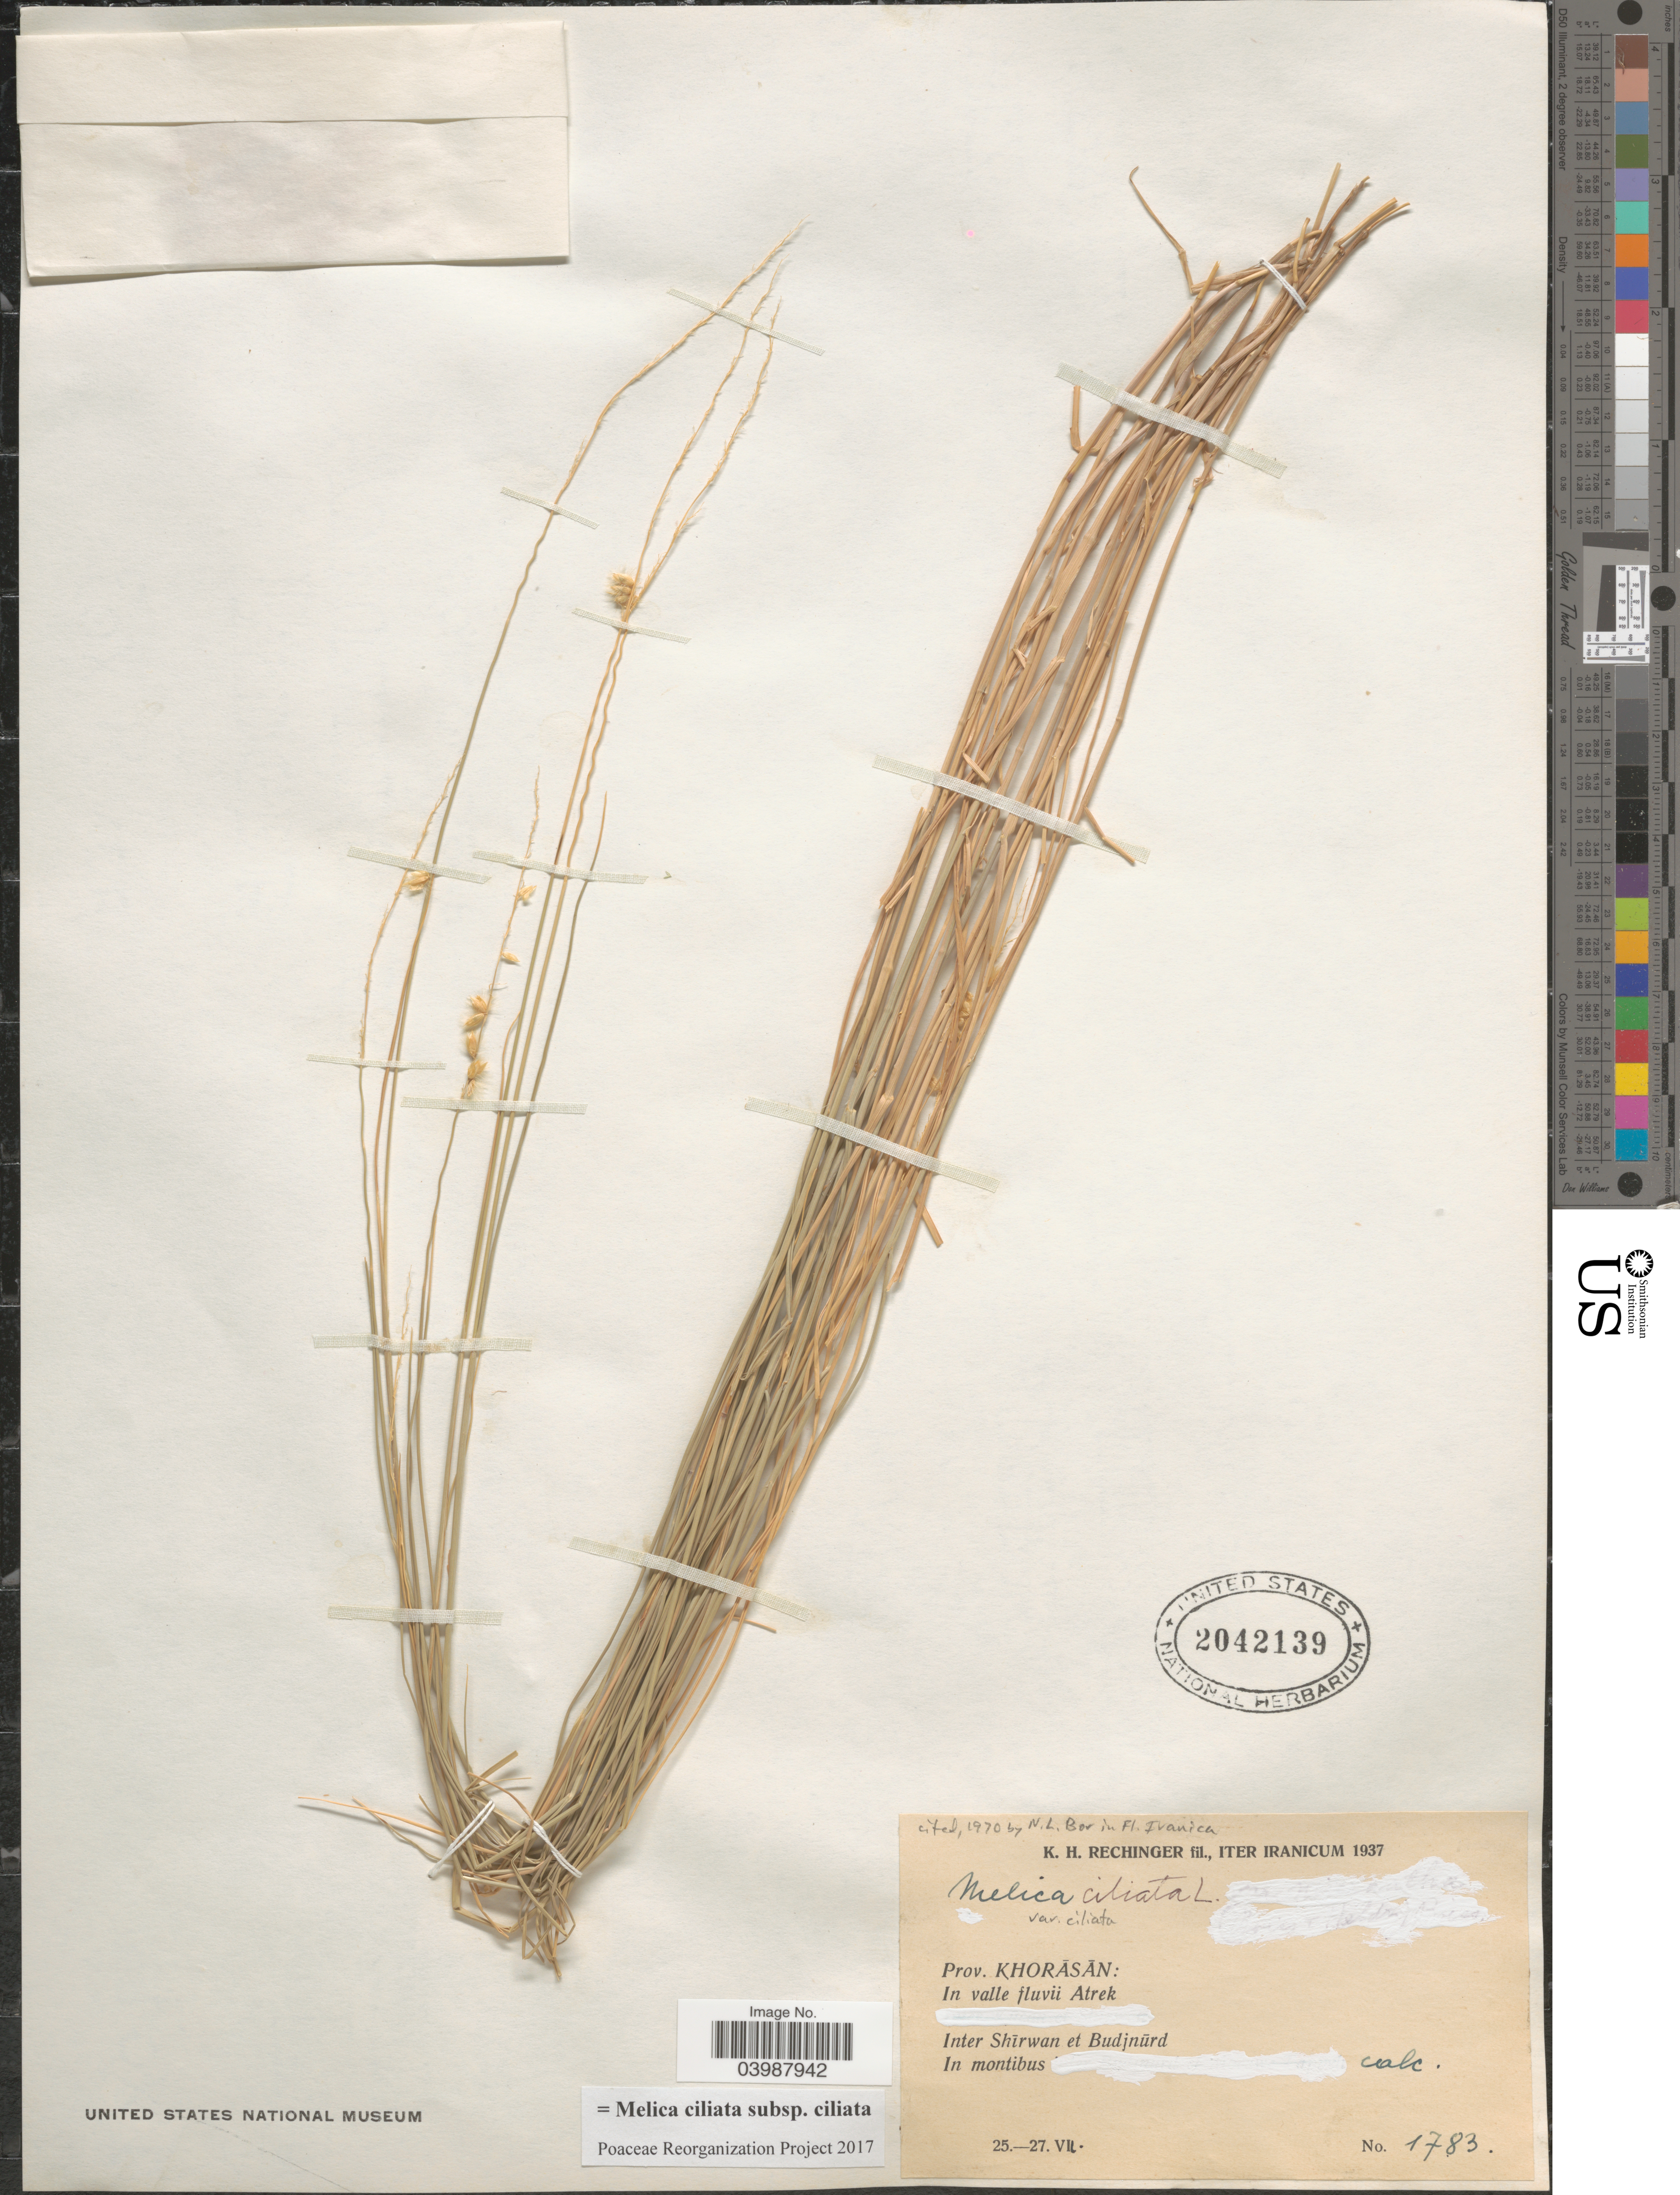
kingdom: Plantae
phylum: Tracheophyta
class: Liliopsida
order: Poales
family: Poaceae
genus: Melica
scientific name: Melica ciliata subsp. ciliata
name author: L.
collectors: K. H. Rechinger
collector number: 1783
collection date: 1937-07-25/1937-07-27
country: Iran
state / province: Khorasan [obsolete]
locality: In valle fluvii Atrek. Inter Shīrwan et Budjnūrd. In montibus.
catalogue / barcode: US 2042139